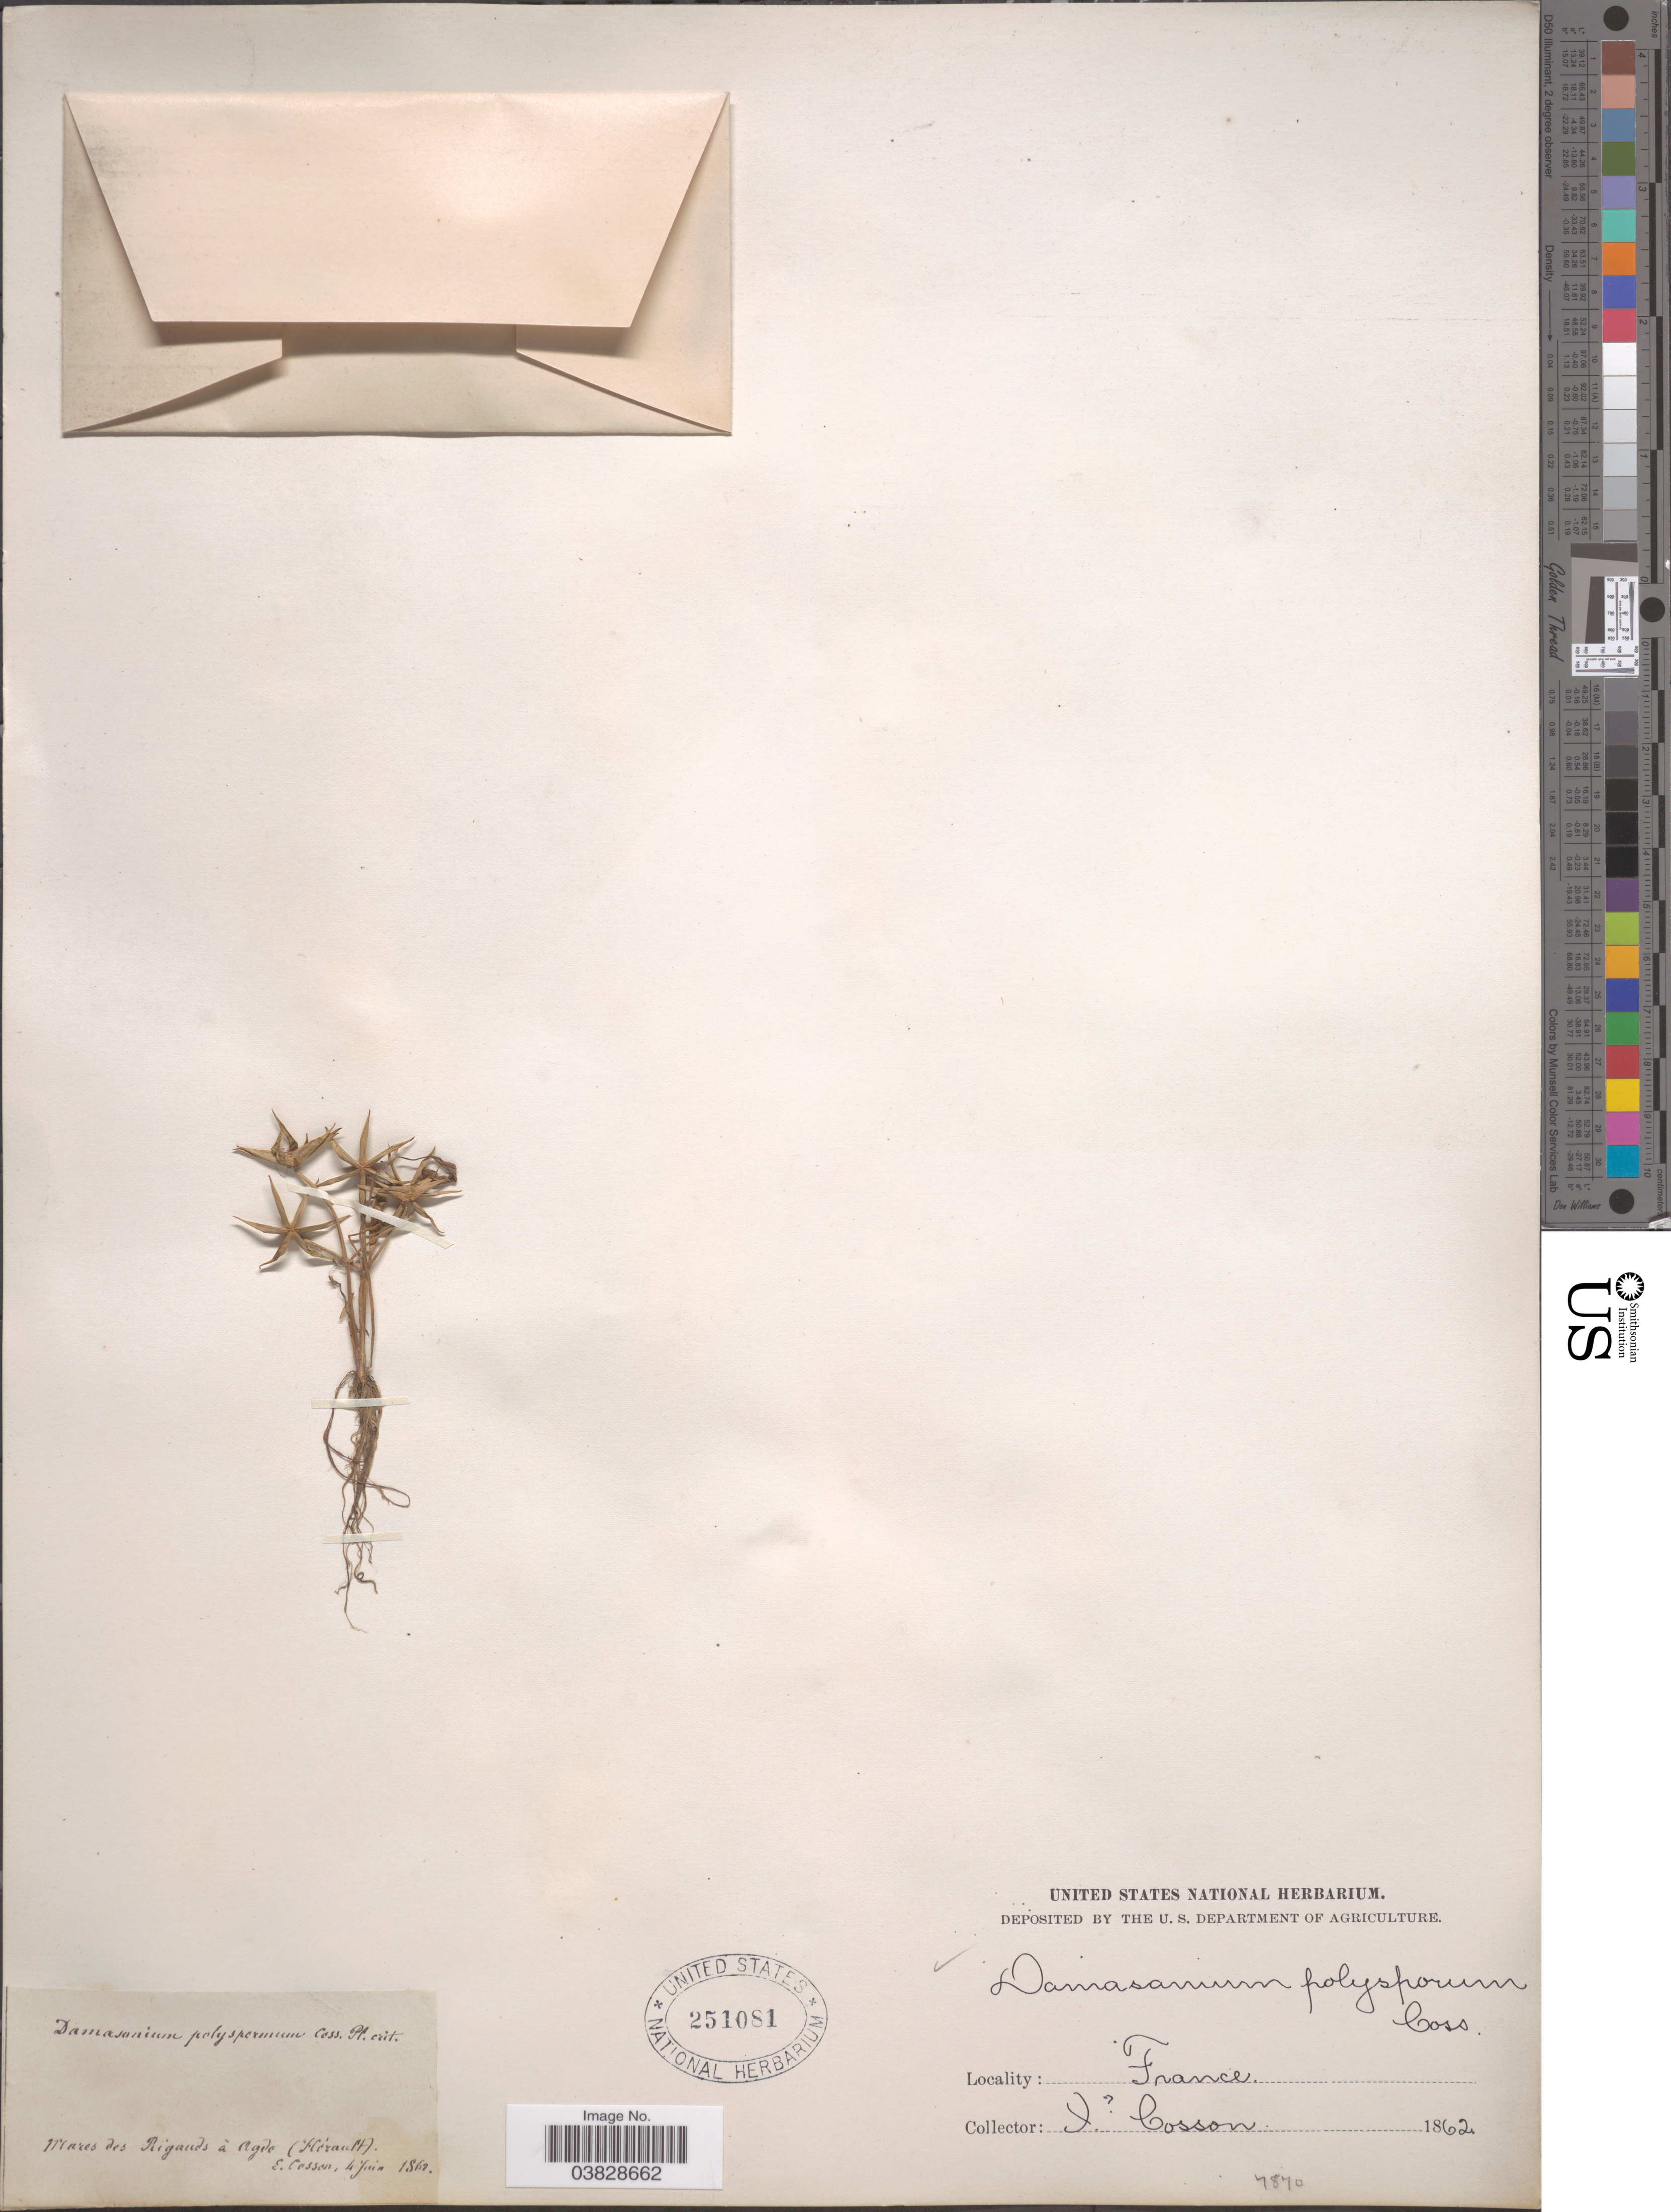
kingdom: Plantae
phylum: Tracheophyta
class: Liliopsida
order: Alismatales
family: Alismataceae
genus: Damasonium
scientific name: Damasonium polyspermum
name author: Coss.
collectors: E. Cosson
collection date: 1862-06-04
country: France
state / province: Occitanie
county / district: Hérault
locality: Mares des Rigands à Agde (Hérault).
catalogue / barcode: US 251081